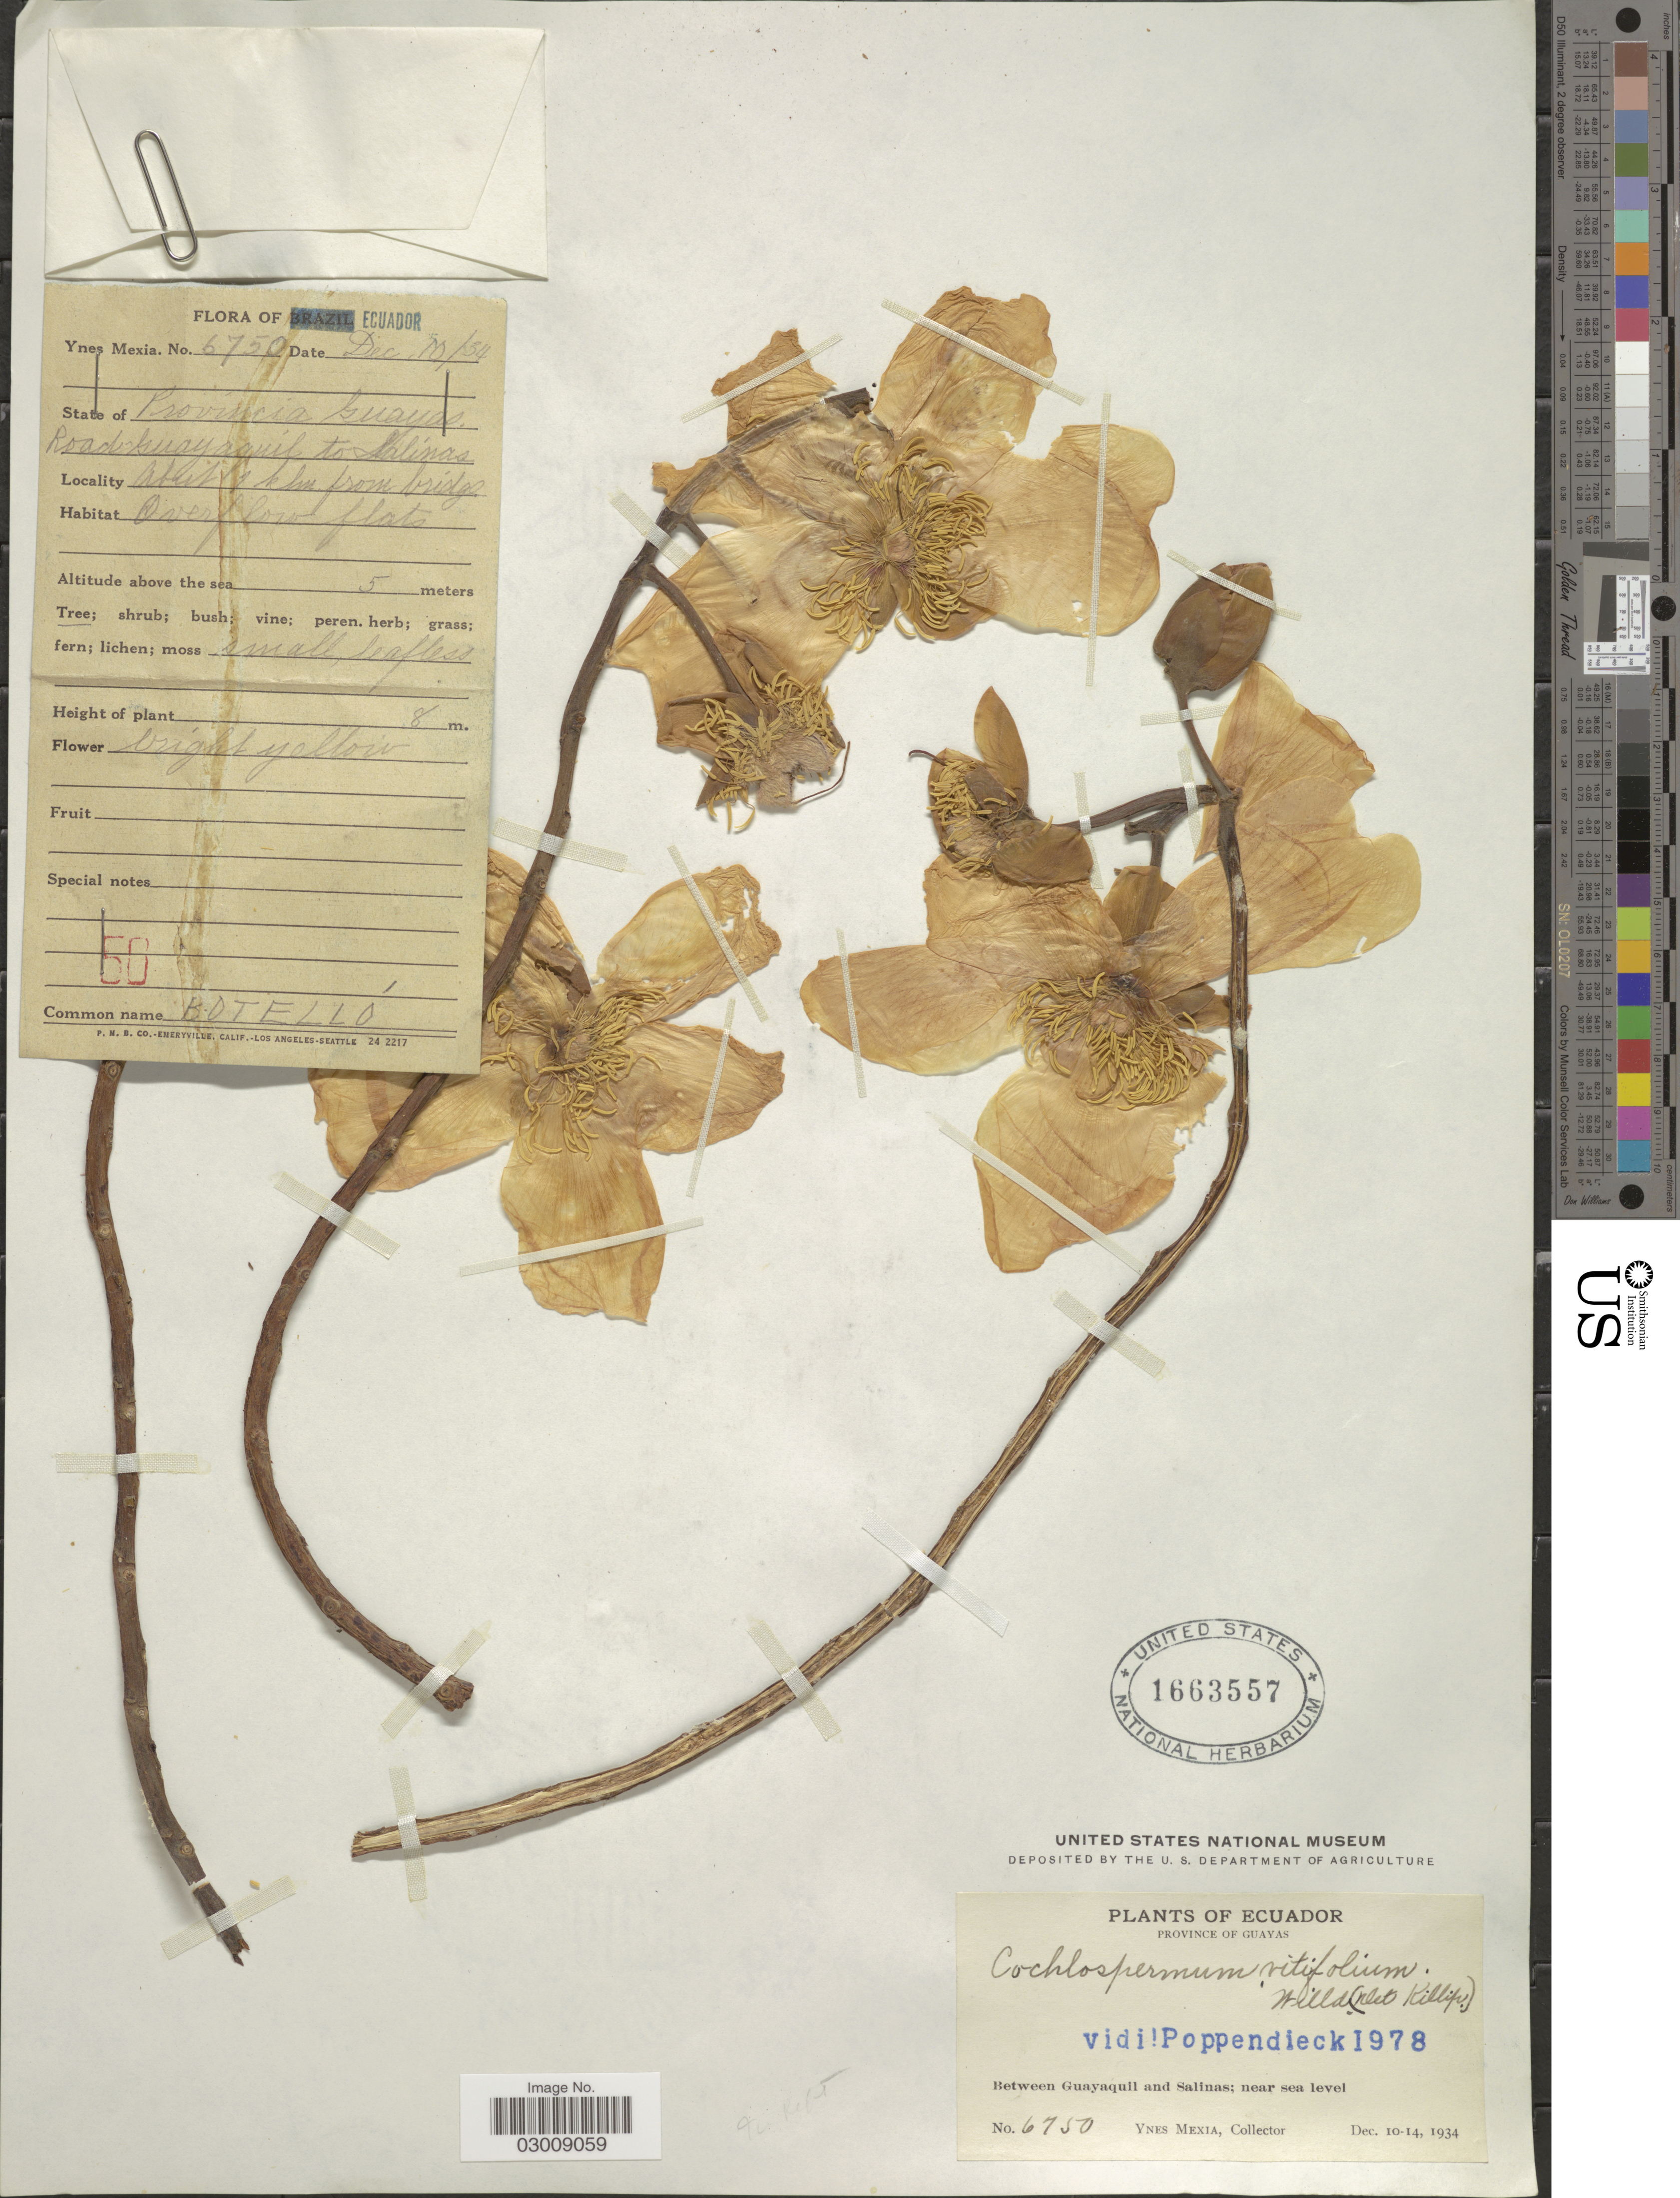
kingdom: Plantae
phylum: Tracheophyta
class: Magnoliopsida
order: Malvales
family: Cochlospermaceae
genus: Cochlospermum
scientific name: Cochlospermum vitifolium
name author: (Willd.) Spreng.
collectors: Y. Mexia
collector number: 6750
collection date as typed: Transcribed d/m/y: 10/12/34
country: Ecuador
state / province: Guayas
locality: Between Guayaquil and Salinas. Road Guayaquil to Salins. About 9 km from bridges.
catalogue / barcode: US 1663557